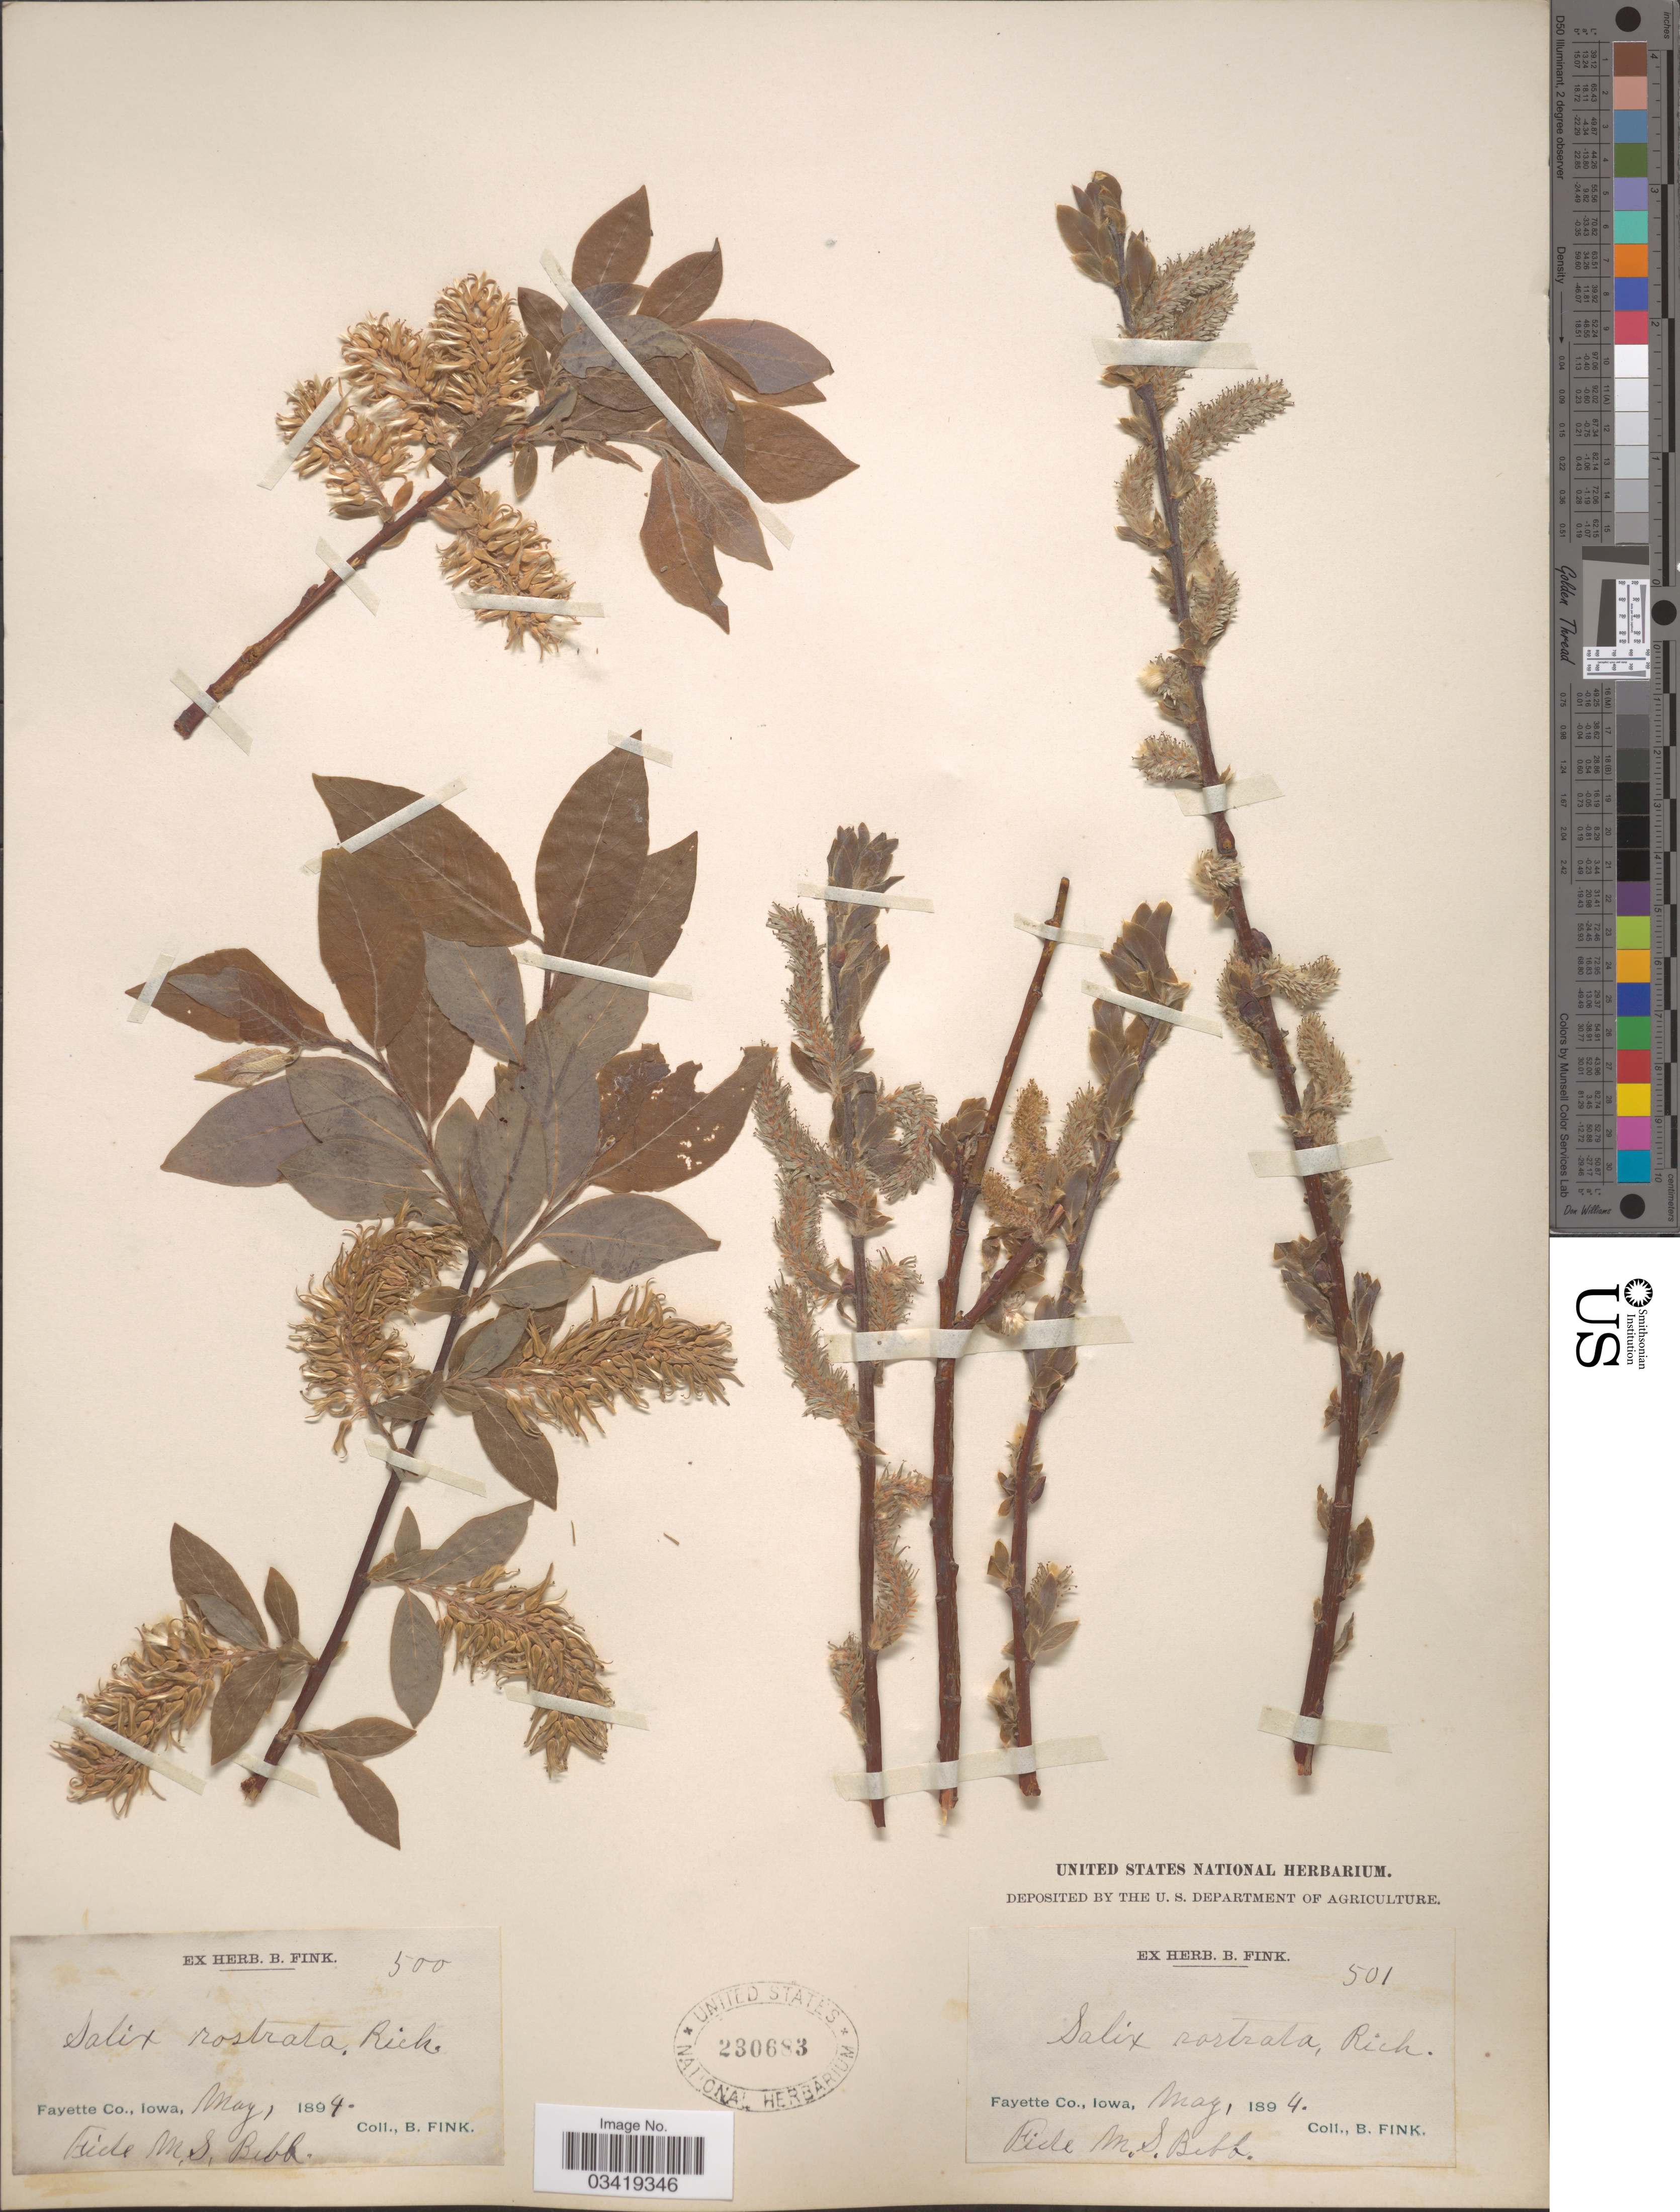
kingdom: Plantae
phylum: Tracheophyta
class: Magnoliopsida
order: Malpighiales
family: Salicaceae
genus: Salix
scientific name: Salix bebbiana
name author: Sarg.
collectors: B. Fink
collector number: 501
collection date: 1894-05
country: United States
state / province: Iowa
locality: Fayette Co.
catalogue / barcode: US 230683-2